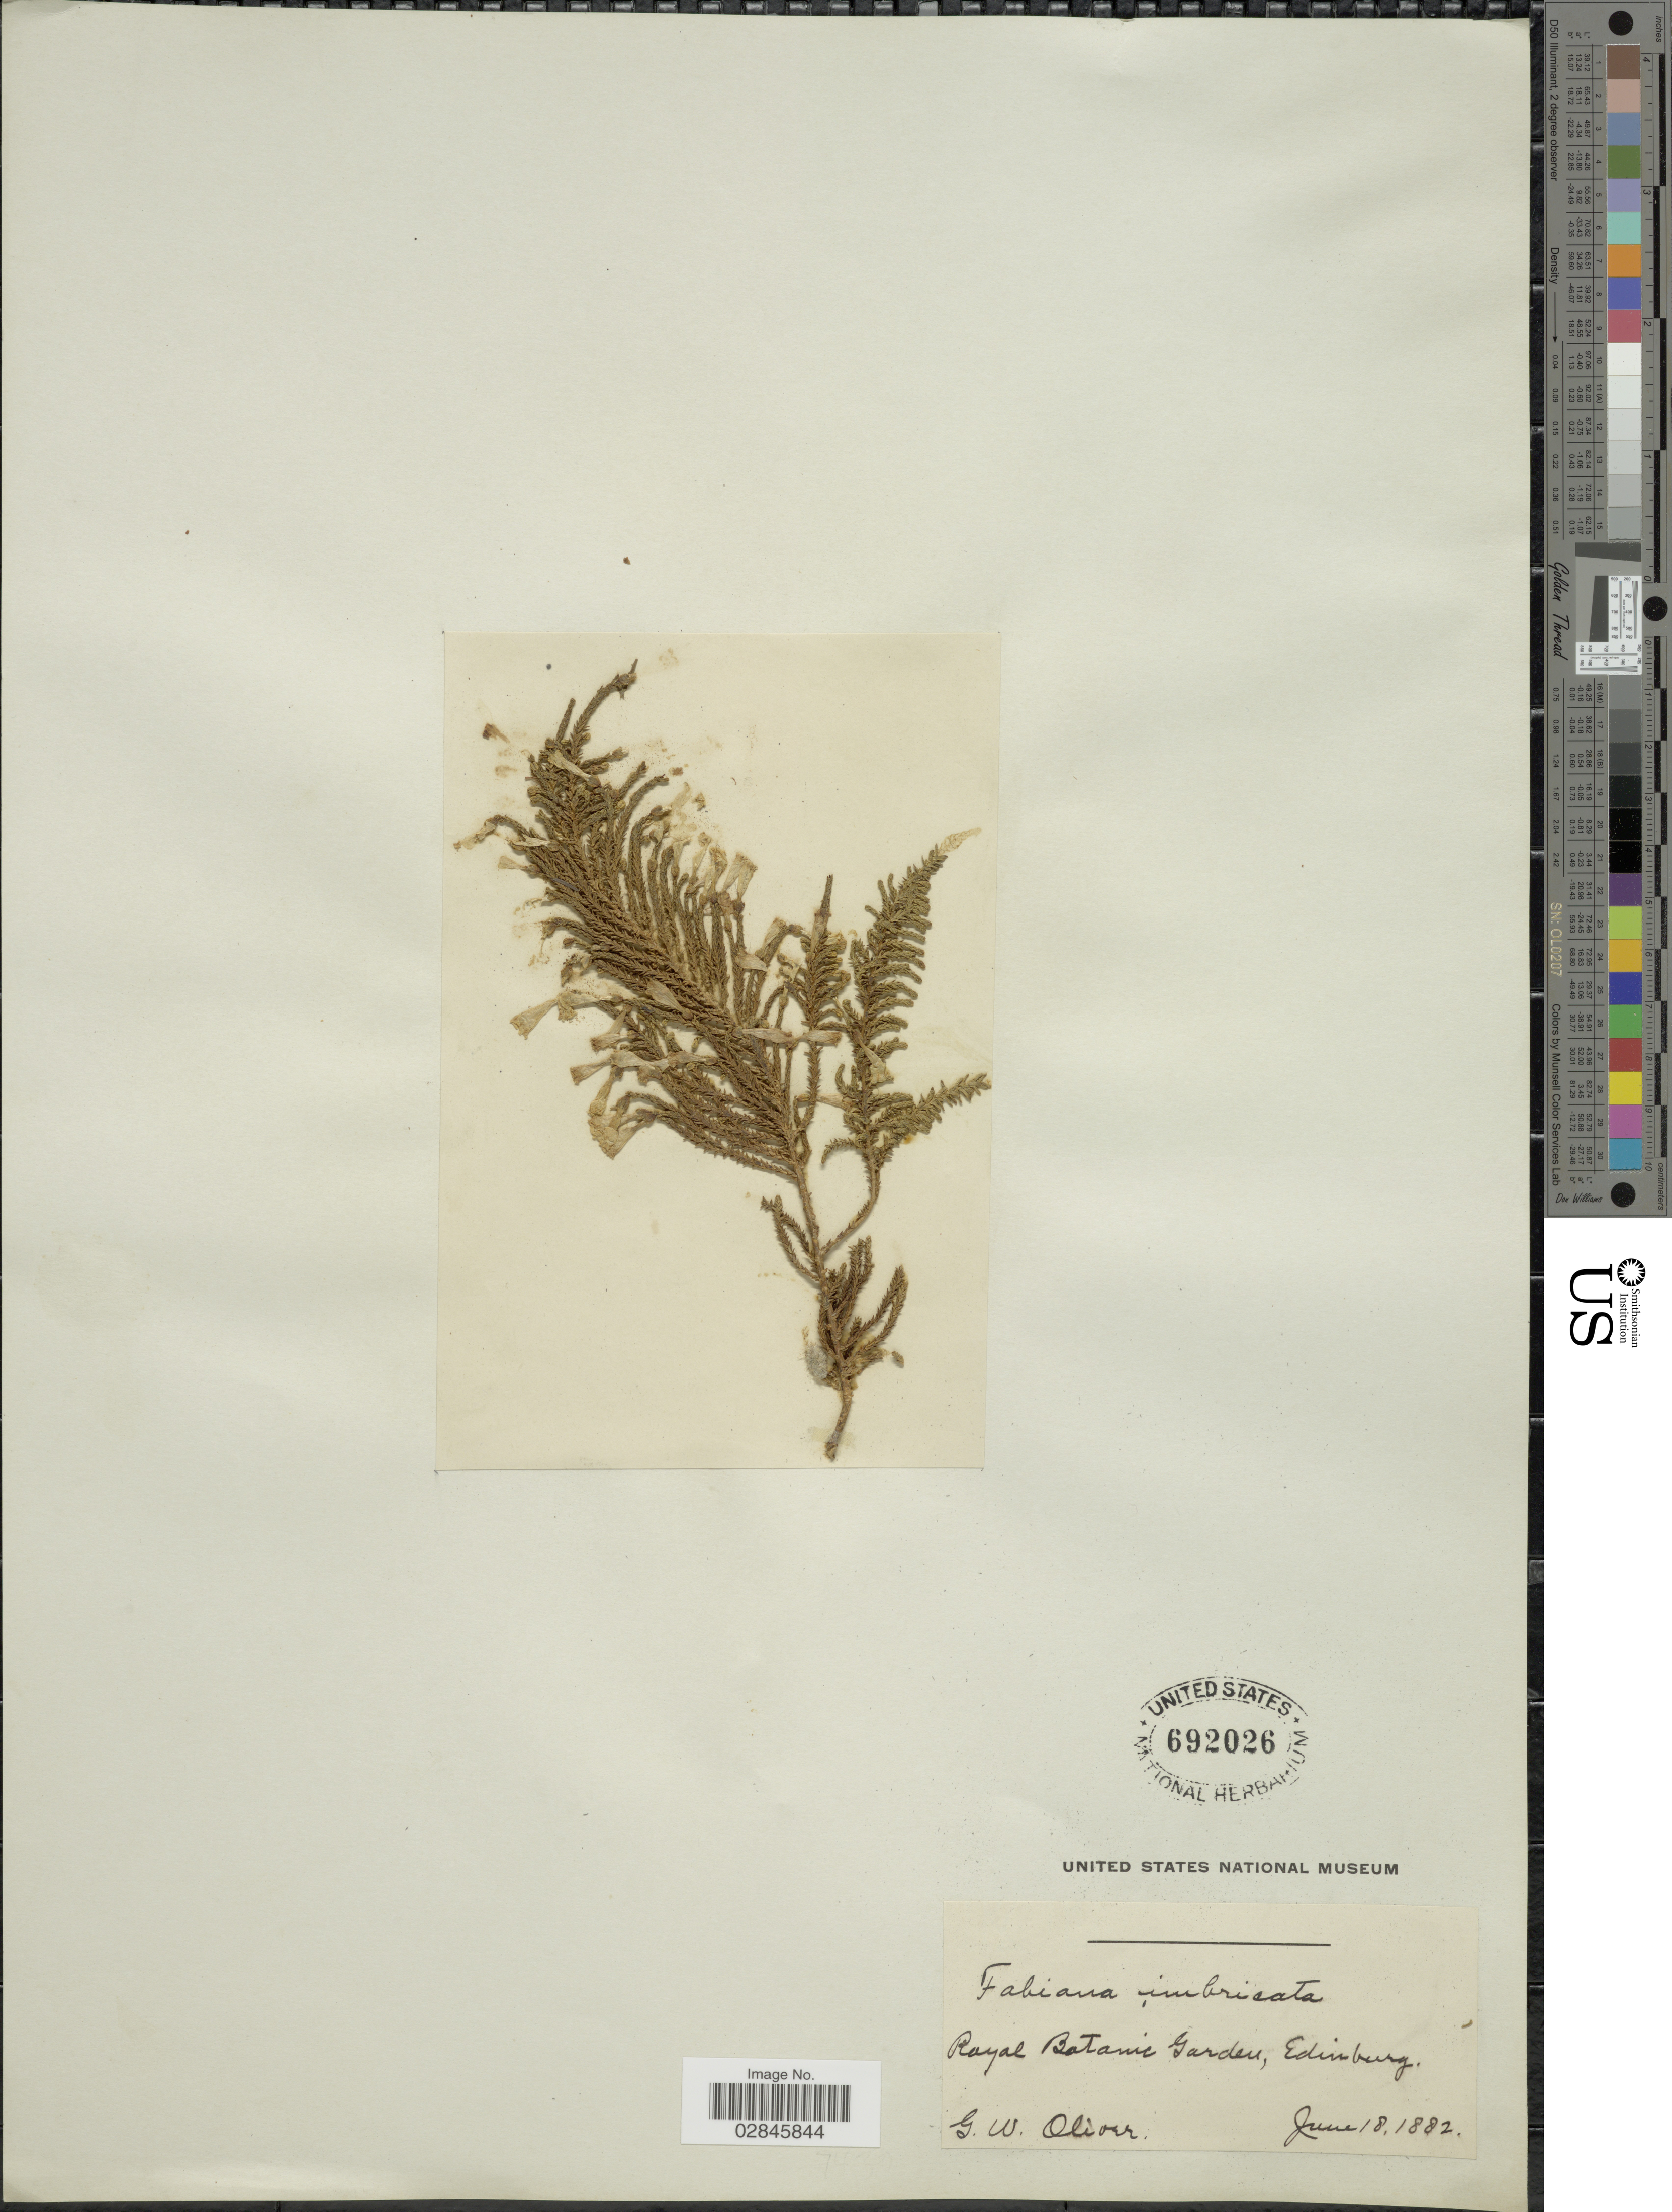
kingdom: Plantae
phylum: Tracheophyta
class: Magnoliopsida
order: Solanales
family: Solanaceae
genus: Fabiana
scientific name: Fabiana imbricata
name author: Ruiz & Pav.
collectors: G. W. Oliver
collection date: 1882-06-18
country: United Kingdom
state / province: Scotland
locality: Royal Botanic Garden, Edinburg.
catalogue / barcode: US 692026